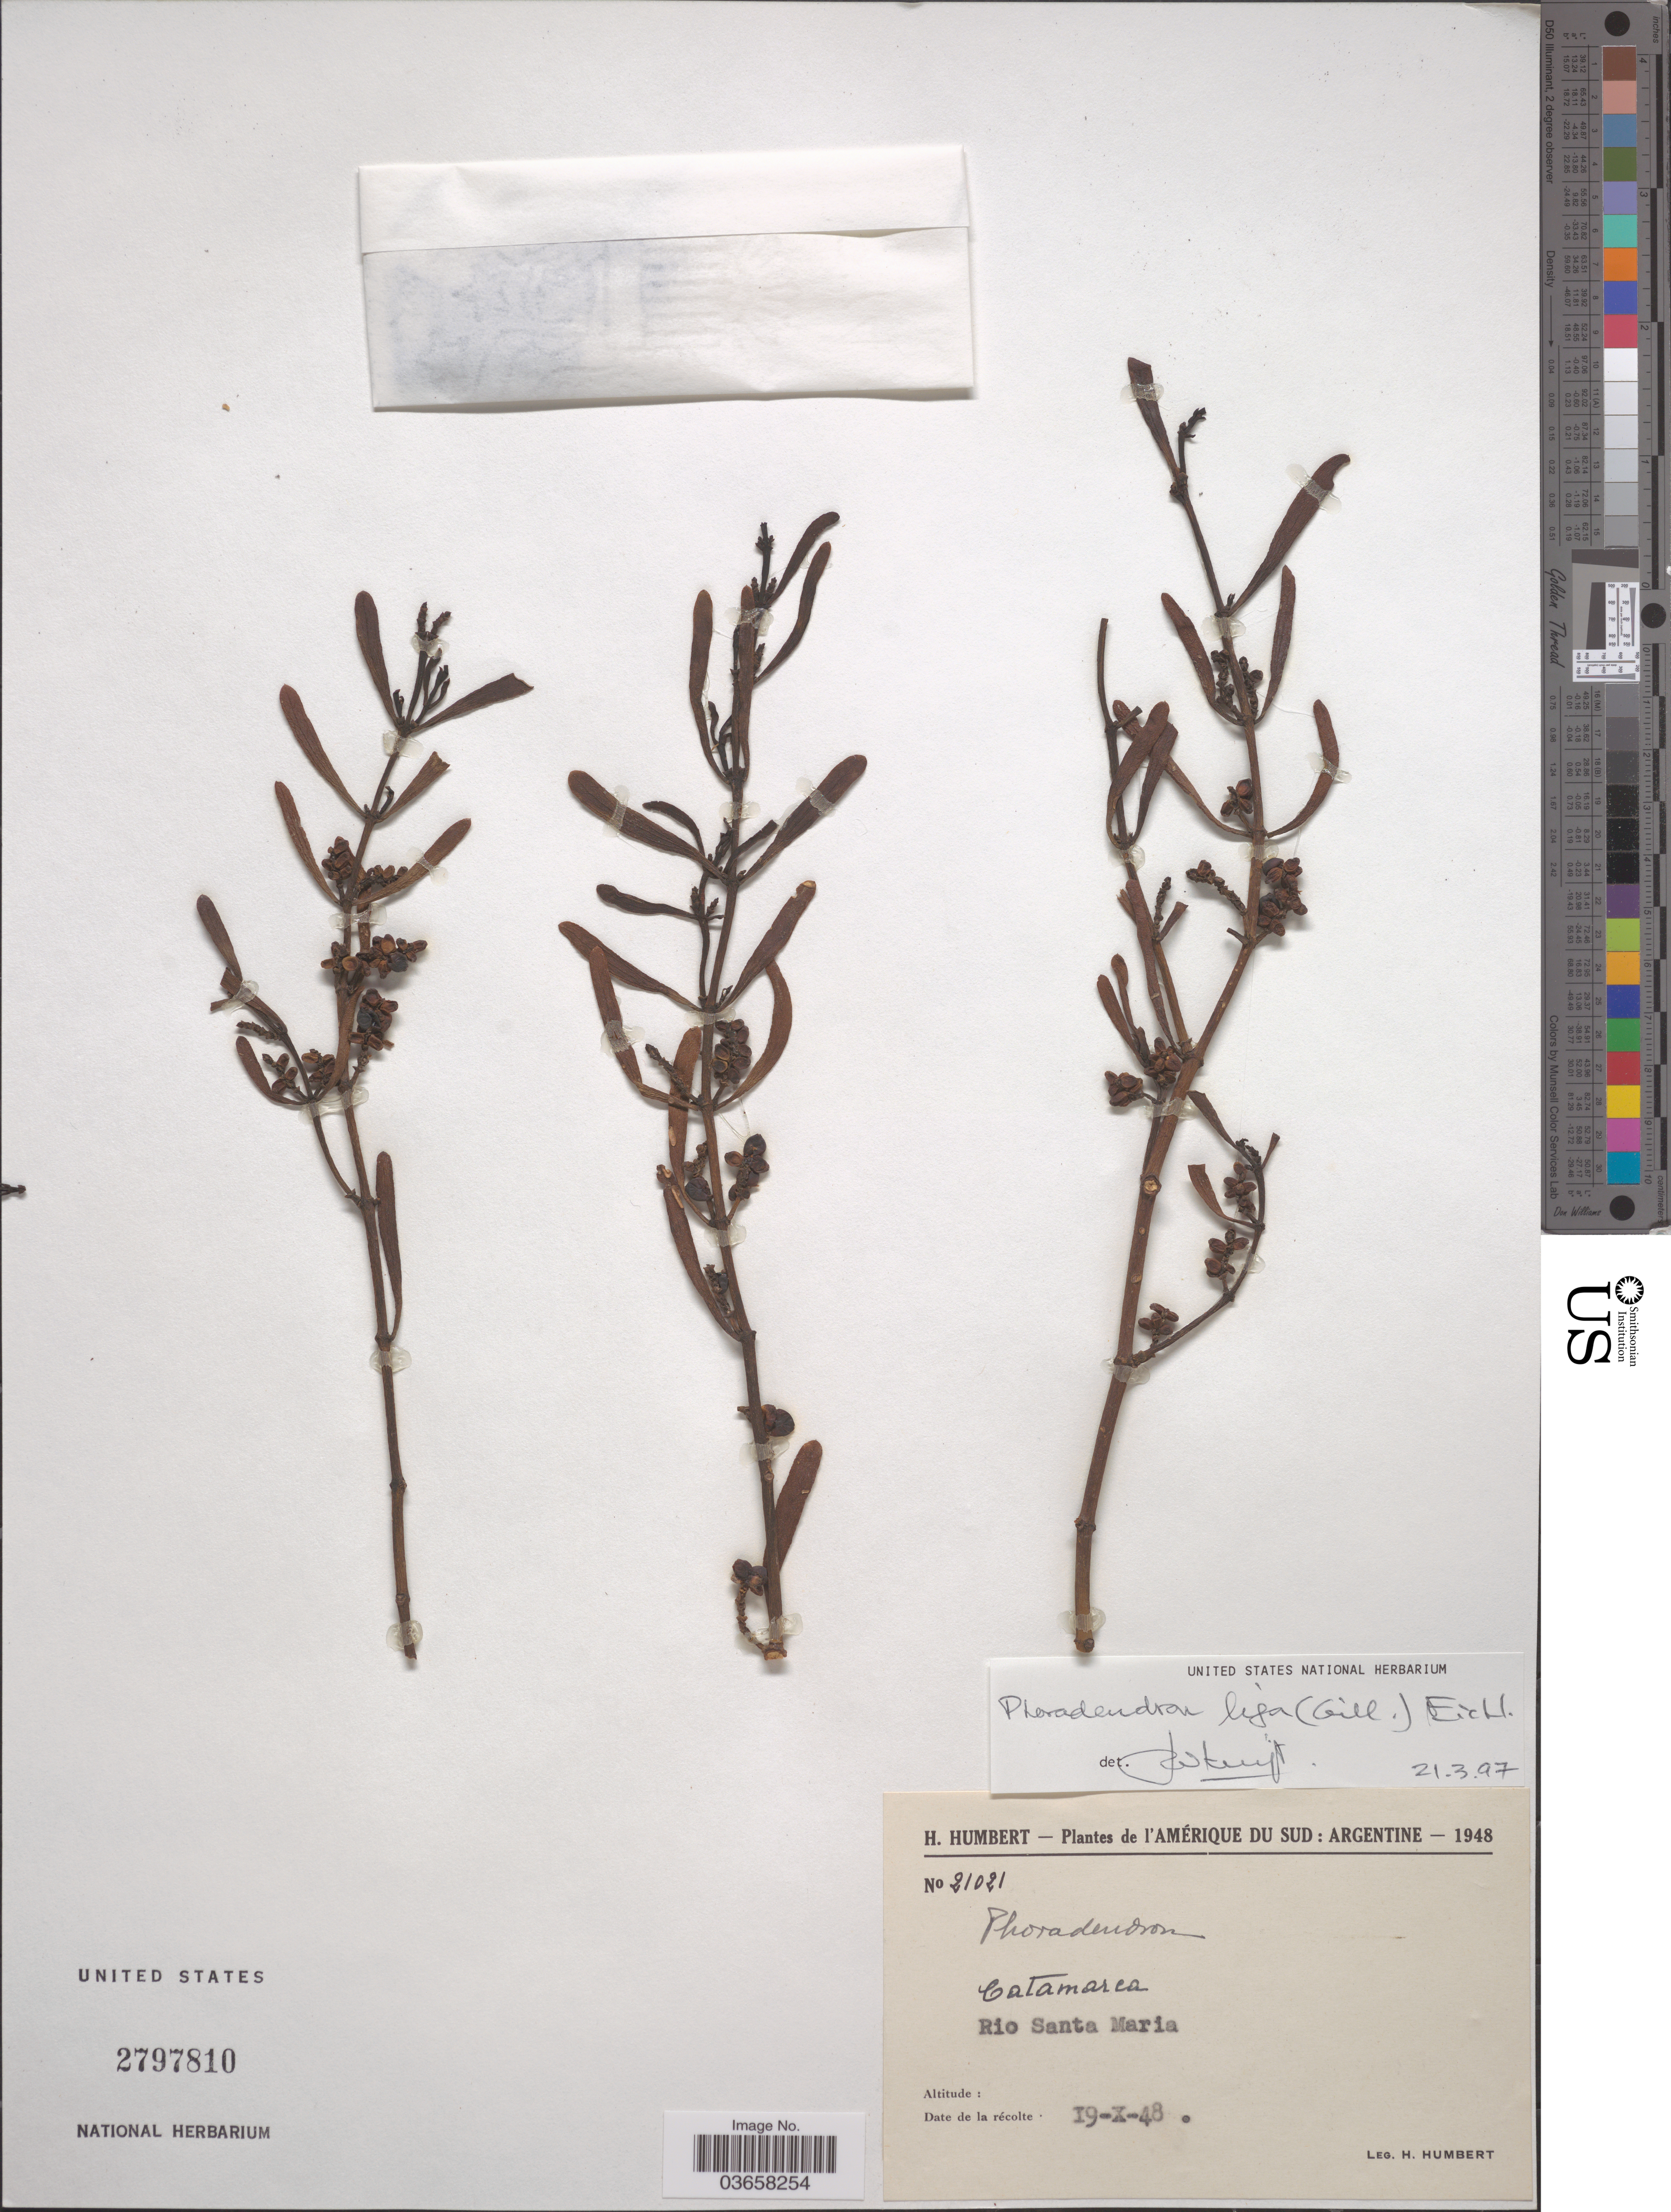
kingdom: Plantae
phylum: Tracheophyta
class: Magnoliopsida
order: Santalales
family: Viscaceae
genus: Phoradendron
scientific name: Phoradendron liga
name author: (Gillies ex Hook. & Arn.) Eichler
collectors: H. Humbert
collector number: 21021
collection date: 1948-10-19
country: Argentina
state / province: Catamarca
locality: Rio Santa Maria.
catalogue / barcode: US 2797810